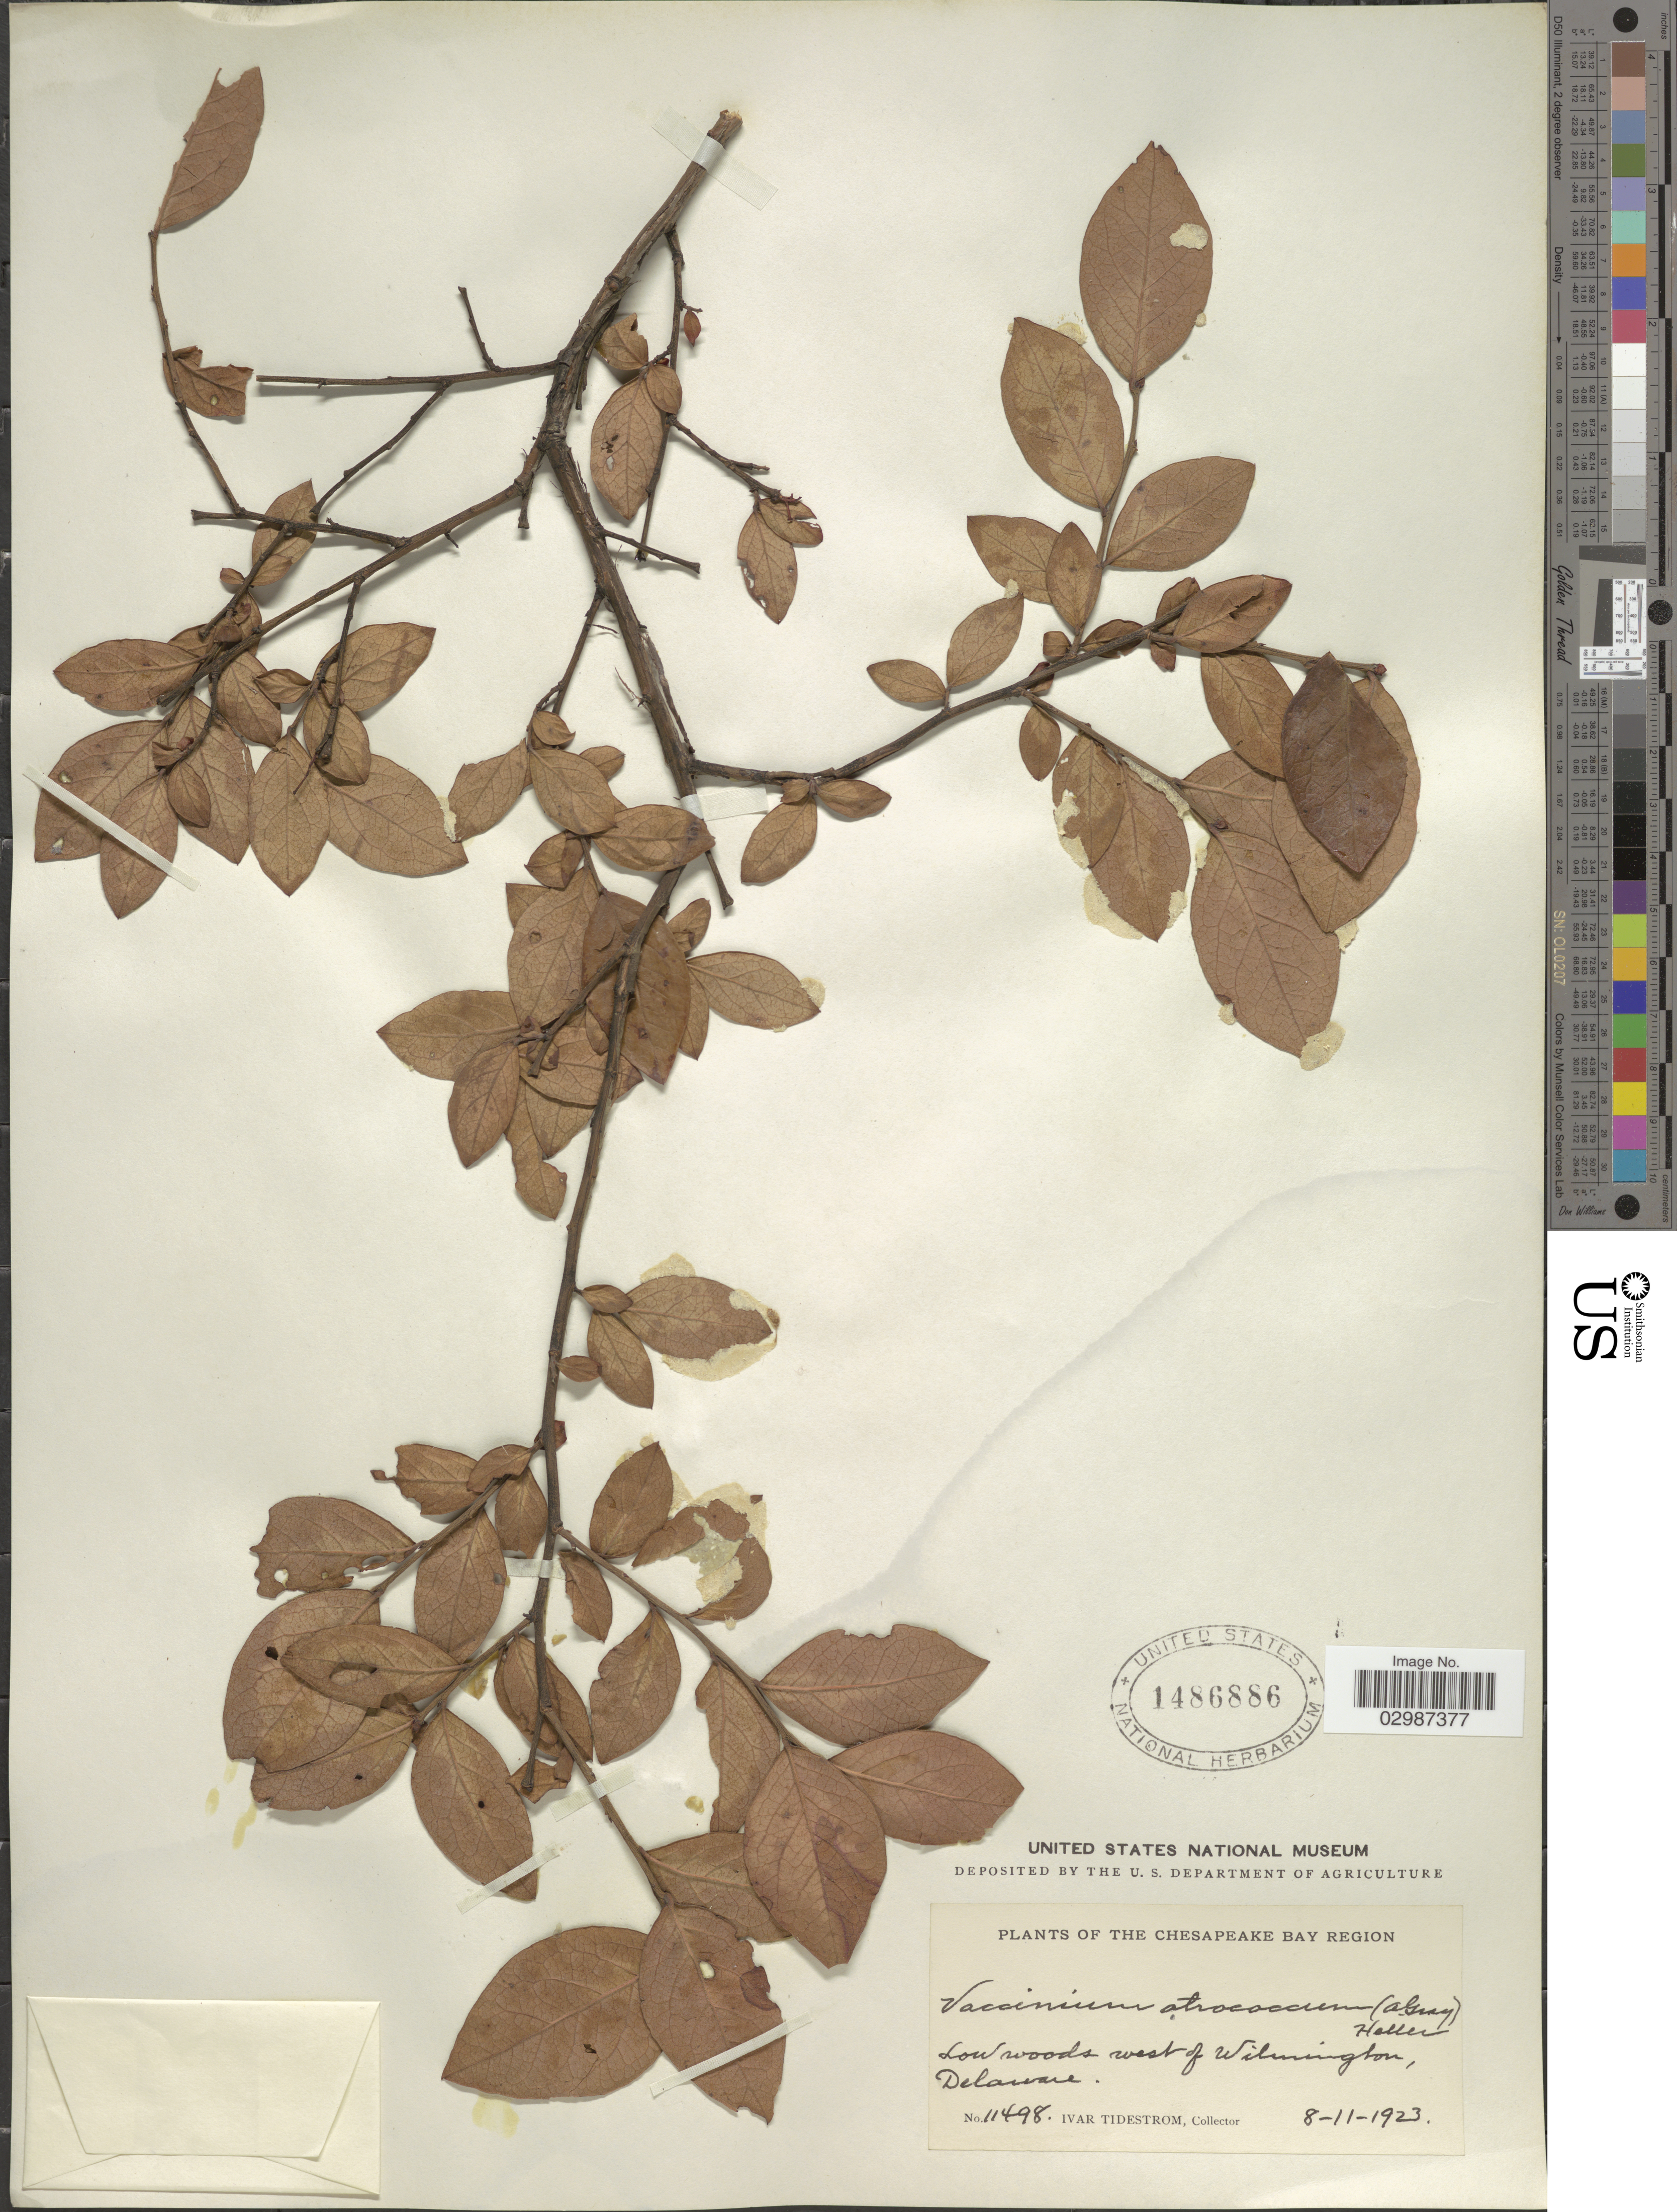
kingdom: Plantae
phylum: Tracheophyta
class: Magnoliopsida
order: Ericales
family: Ericaceae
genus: Vaccinium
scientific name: Vaccinium atrococcum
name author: (A. Gray) A. Heller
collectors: I. F. Tidestrom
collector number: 11498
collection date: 1923-08-11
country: United States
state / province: Delaware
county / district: New Castle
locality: The Chesapeake Bay Region, Low woods west of Wilmington.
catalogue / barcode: US 1486886